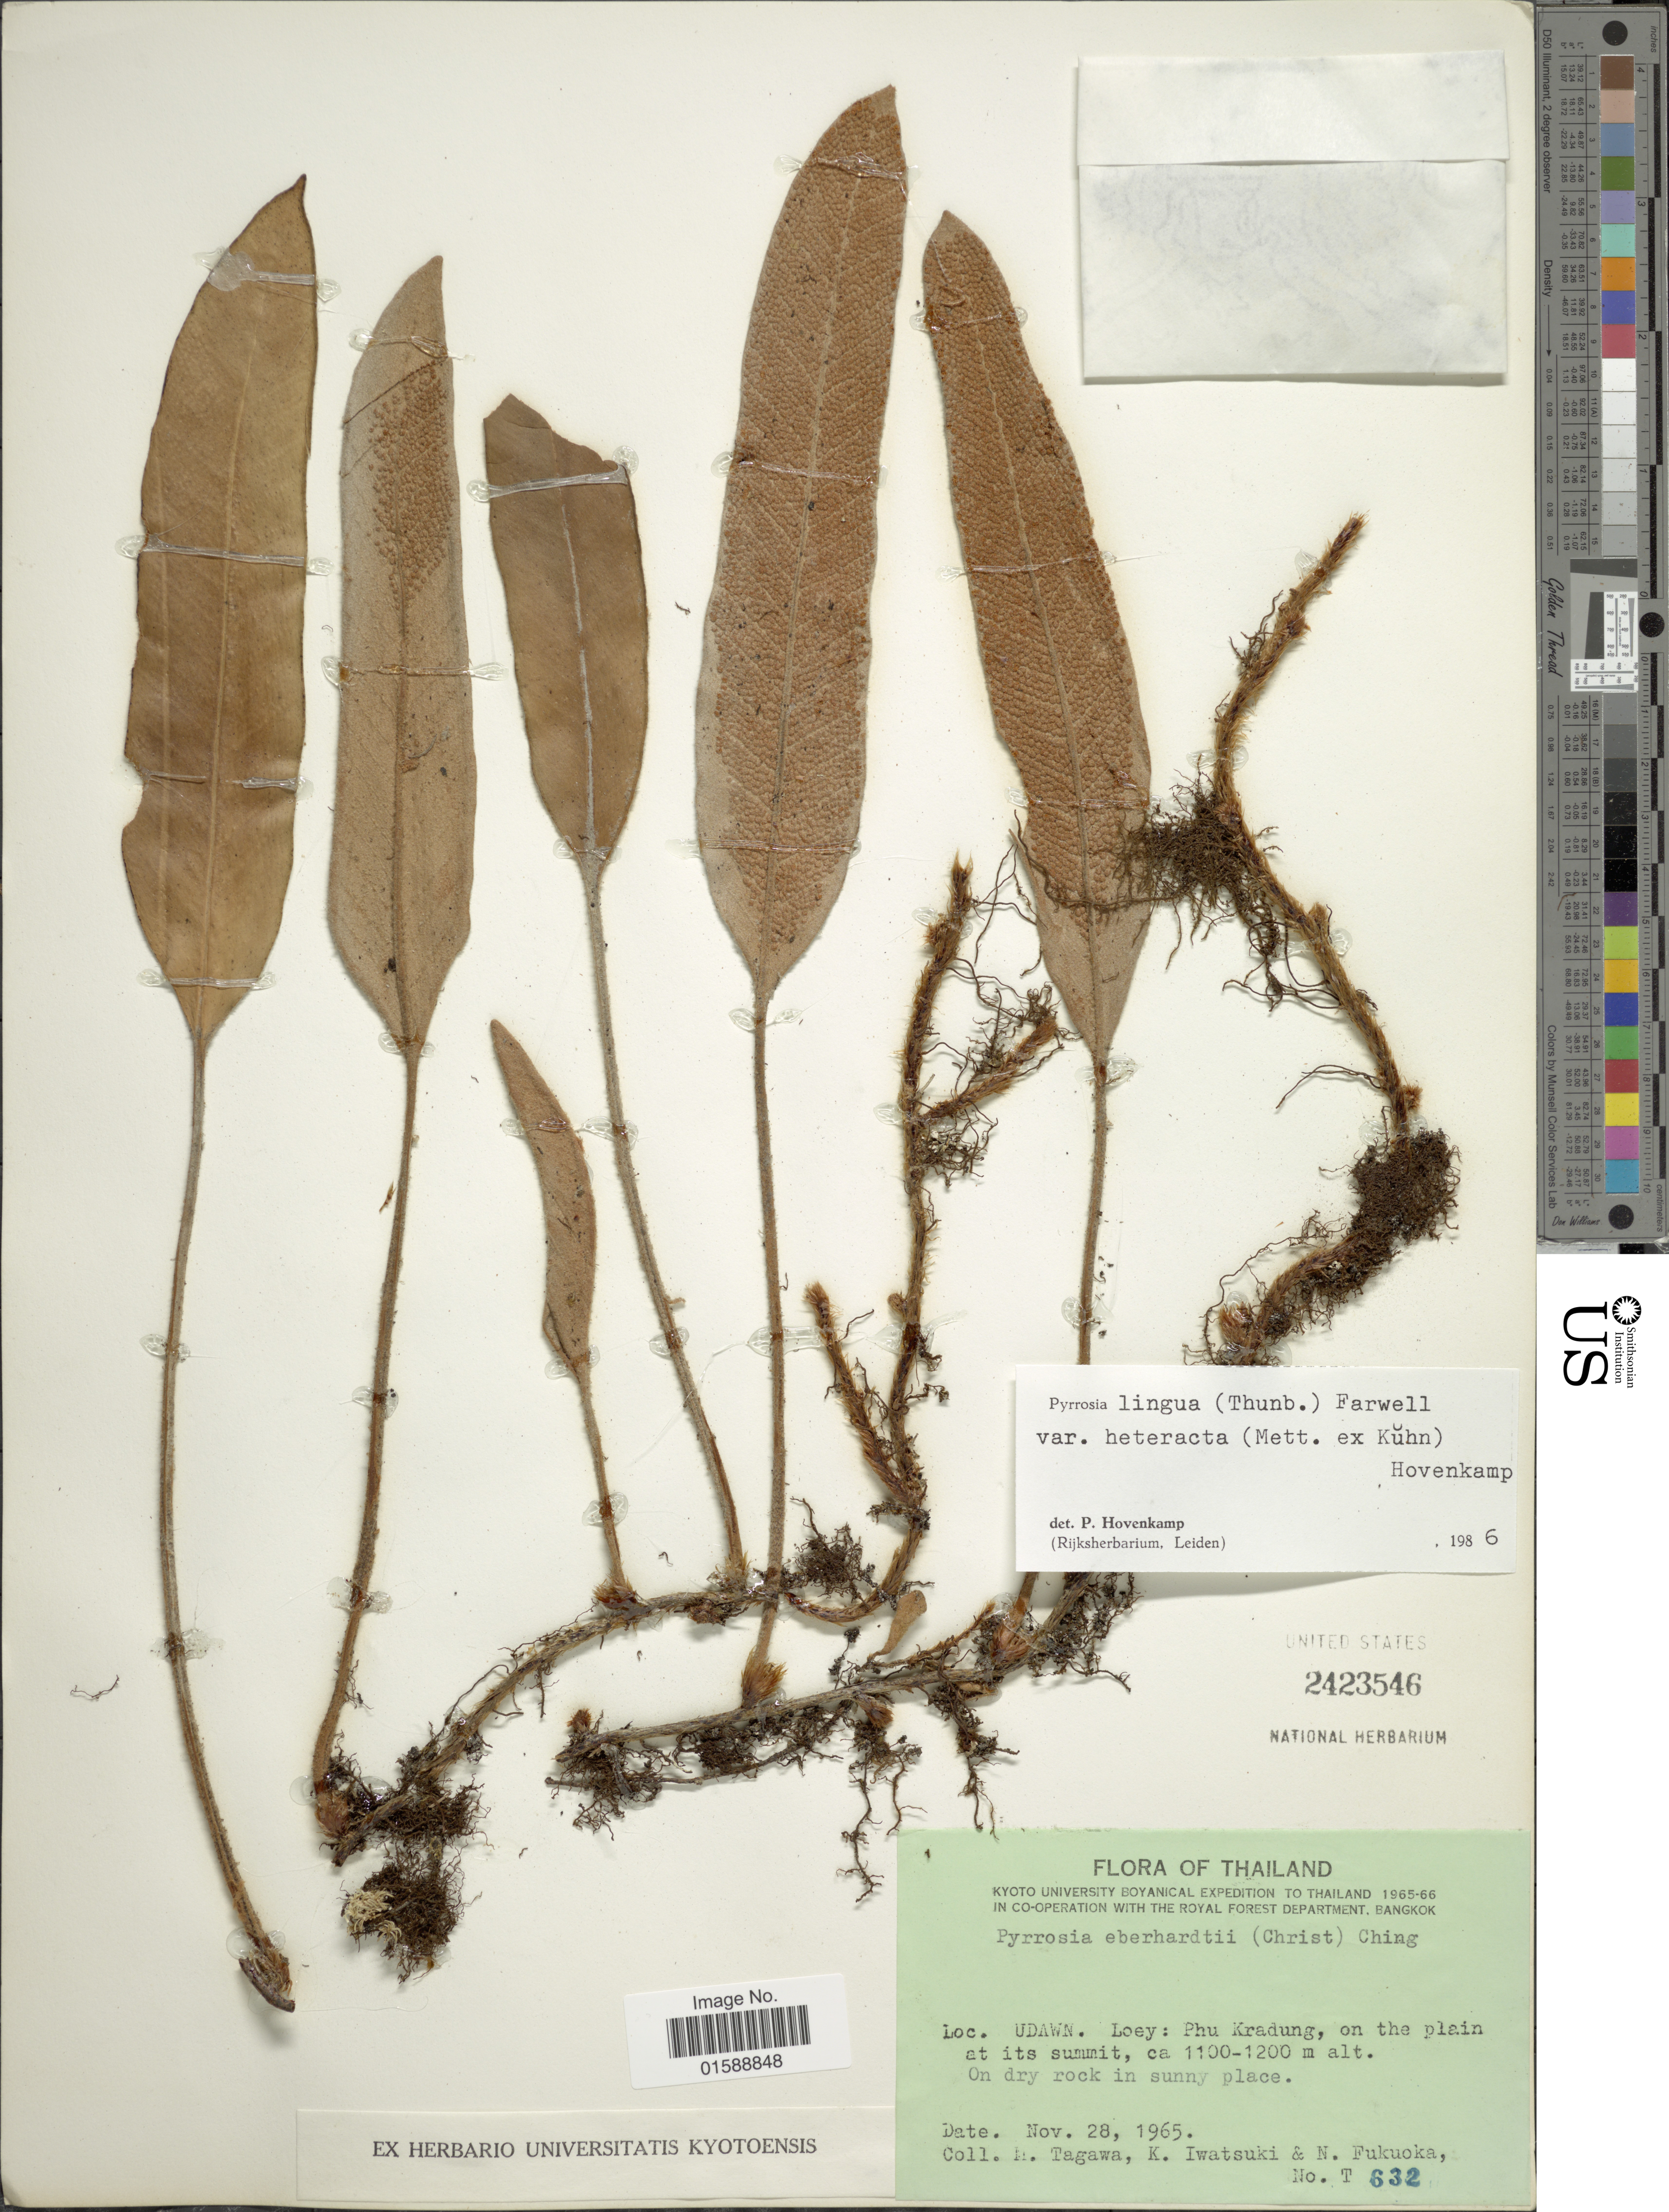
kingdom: Plantae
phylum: Tracheophyta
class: Polypodiopsida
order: Polypodiales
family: Polypodiaceae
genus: Pyrrosia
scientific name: Pyrrosia heteractis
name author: (Mett. ex Kuhn) Ching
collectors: M. Tagawa, K. Iwatsuki & N. Fukuoka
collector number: T632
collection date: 1965-11-28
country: Thailand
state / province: Loei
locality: Udawn. Loey: Phu Kradung, on the plain at its summit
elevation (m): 1100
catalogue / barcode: US 2423546